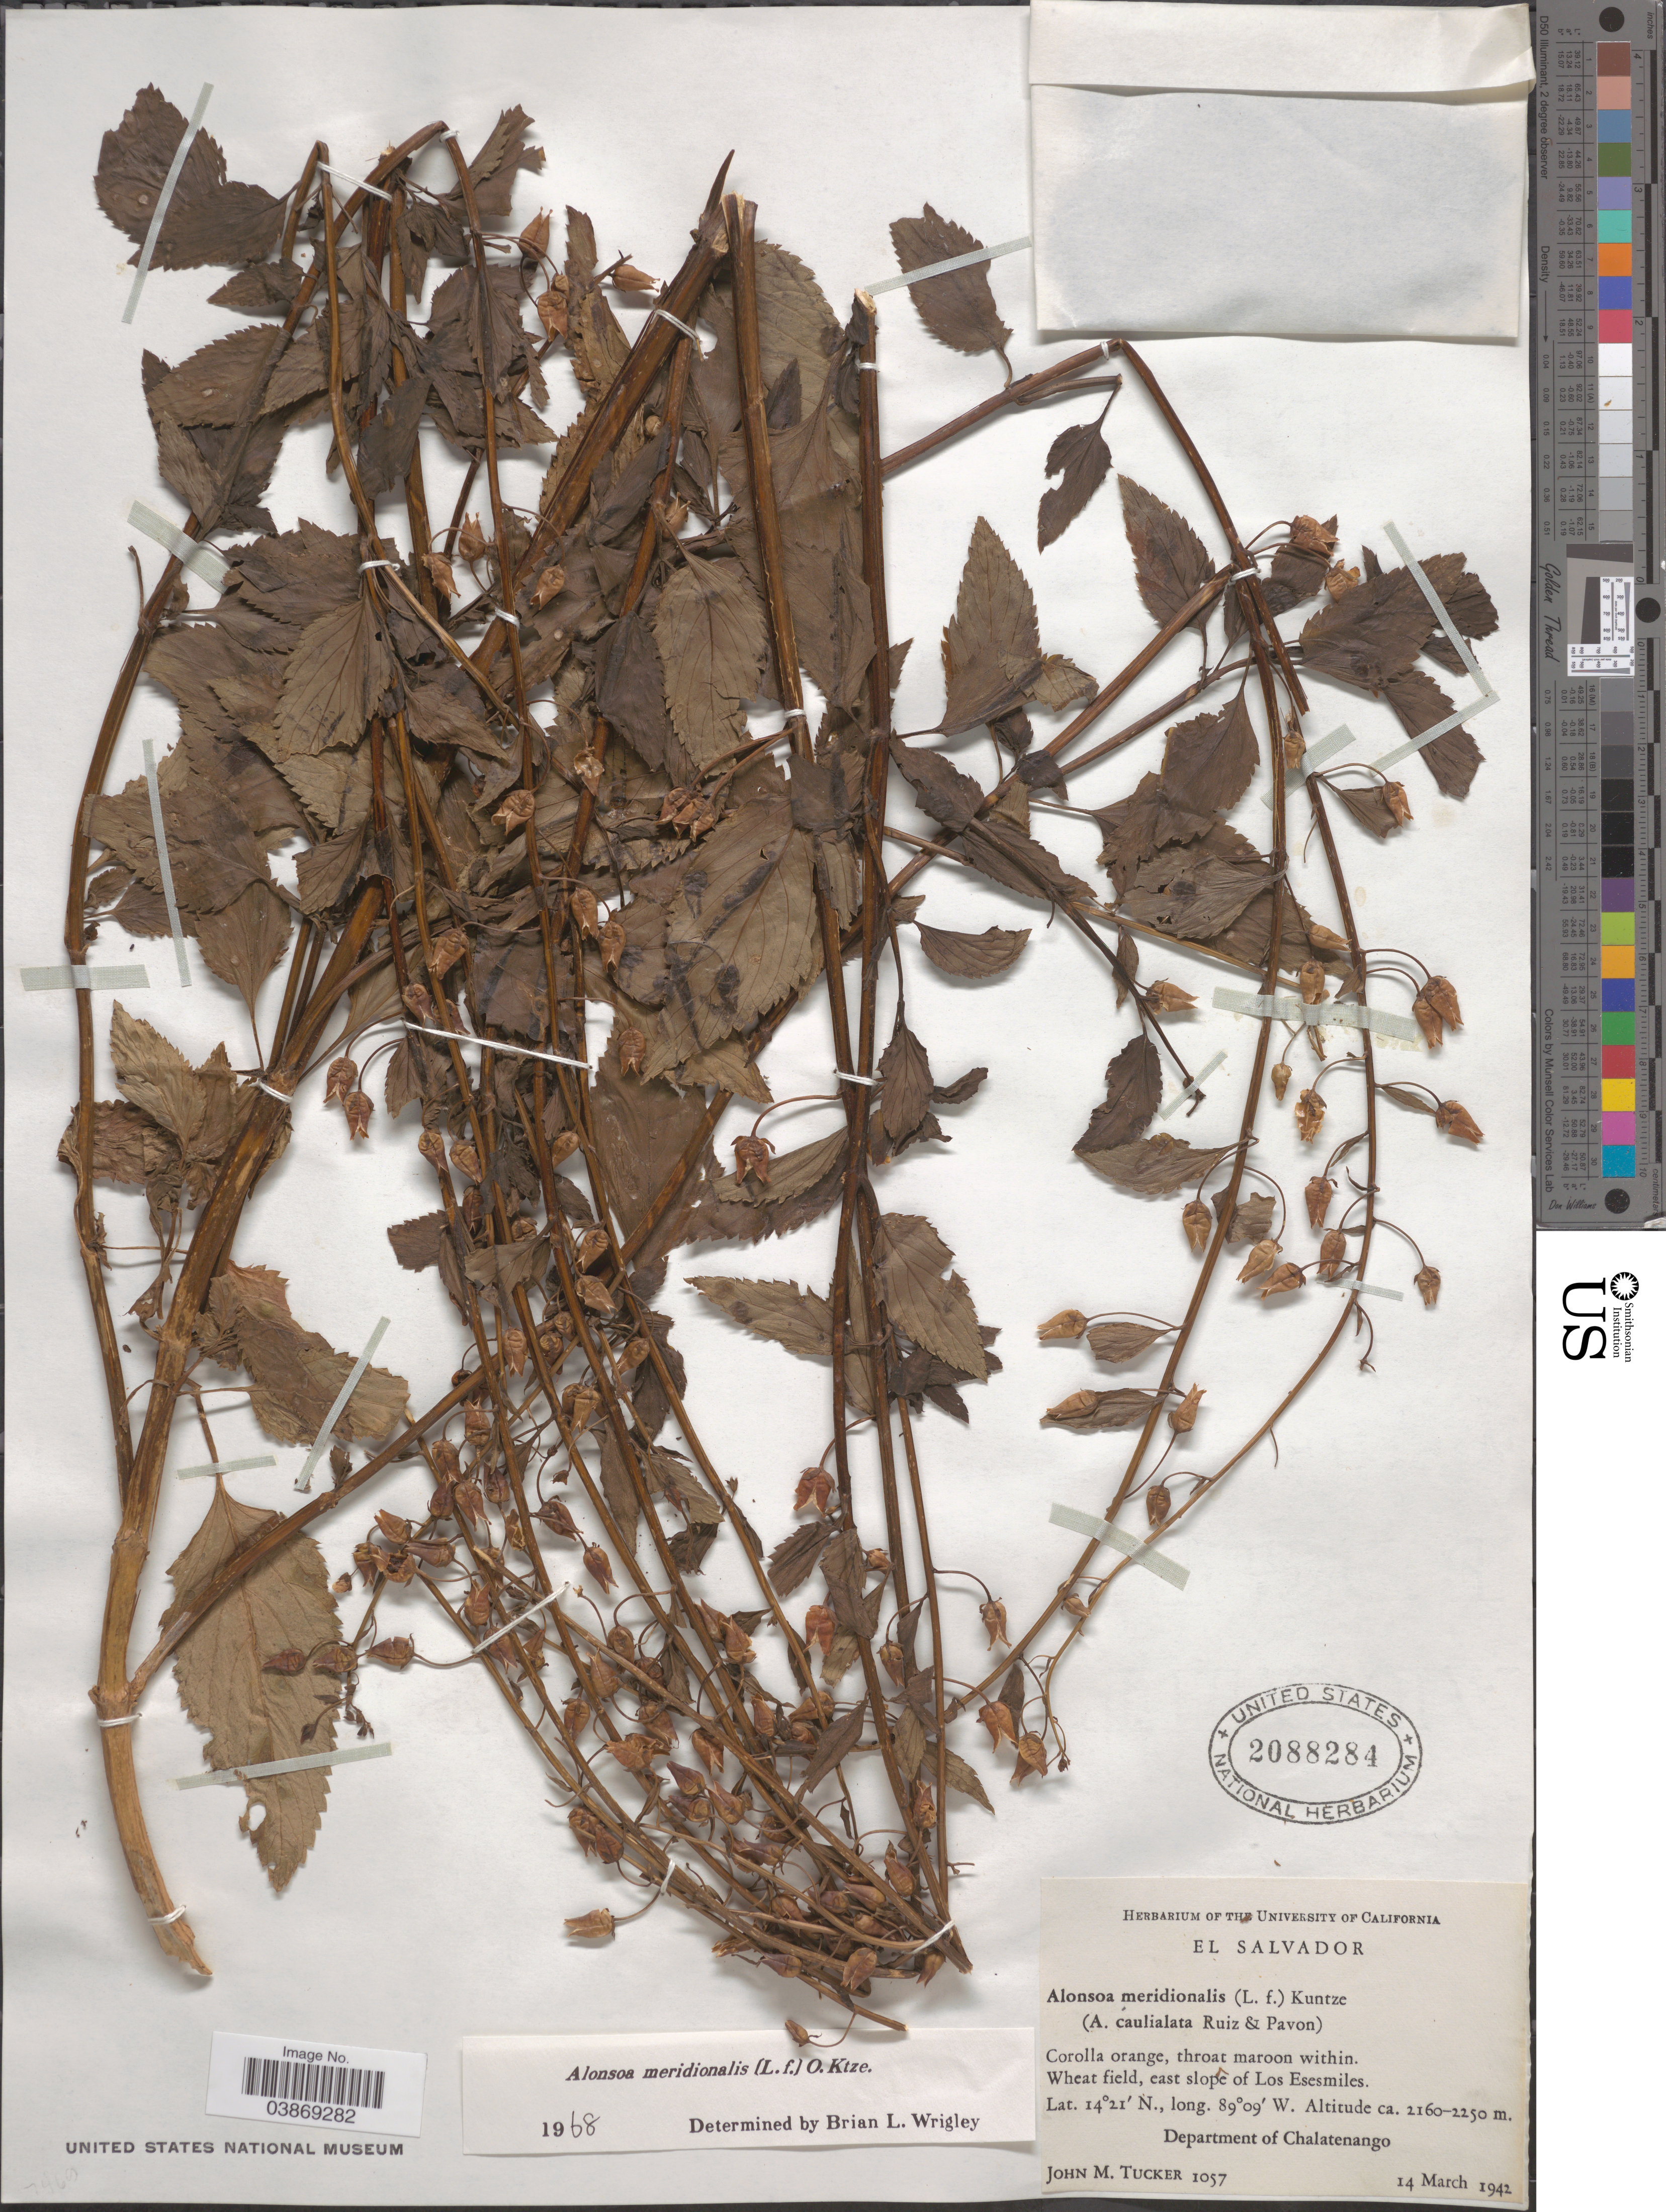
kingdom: Plantae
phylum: Tracheophyta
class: Magnoliopsida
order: Lamiales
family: Scrophulariaceae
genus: Alonsoa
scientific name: Alonsoa meridionalis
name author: (L. f.) Kuntze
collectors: J. M. Tucker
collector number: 1057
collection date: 1942-03-14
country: El Salvador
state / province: Chalatenango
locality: Wheat field, east slope of Los Esesmiles. Department of Chalatenango.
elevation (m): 2160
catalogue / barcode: US 2088284